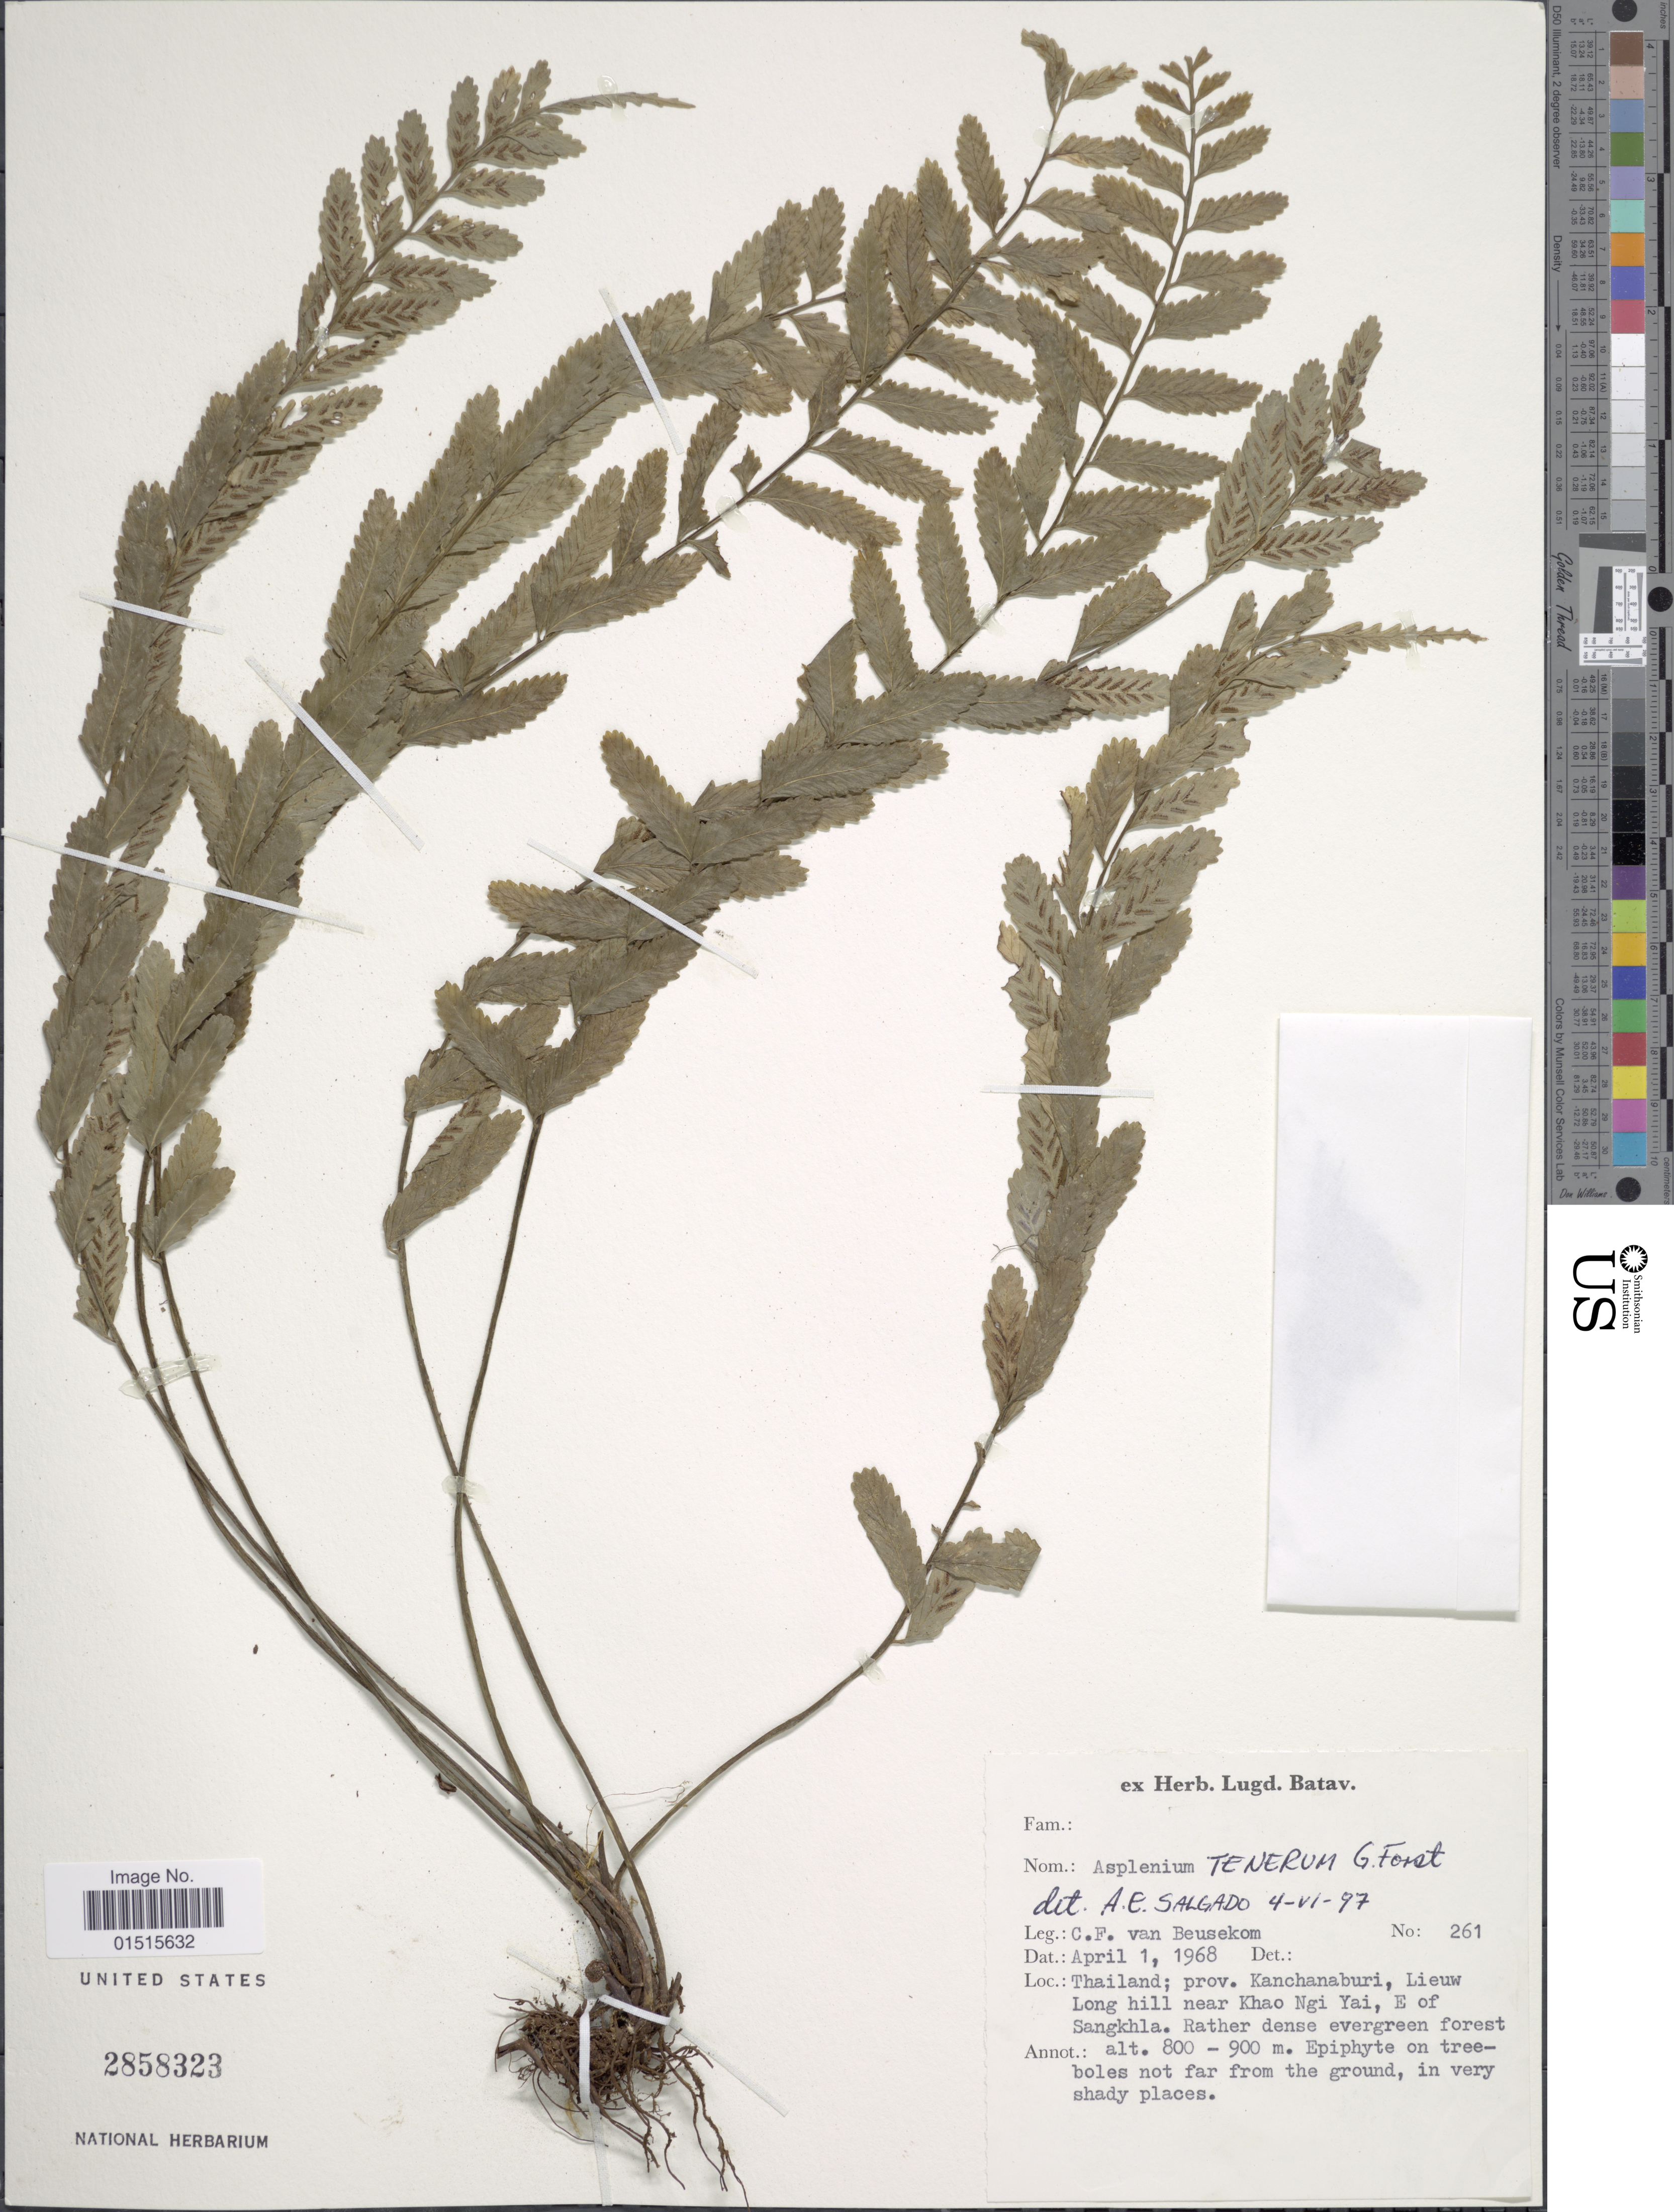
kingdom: Plantae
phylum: Tracheophyta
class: Polypodiopsida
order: Polypodiales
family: Aspleniaceae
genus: Asplenium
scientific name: Asplenium tenerum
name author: G. Forst.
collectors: C. F. Beusekom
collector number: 261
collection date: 1968-04-01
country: Thailand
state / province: Kanchanaburi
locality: Lieuw Long hill near Khao Ngi Yai, E of Sangkhla. Rather dense evergreen forest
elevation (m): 800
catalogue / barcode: US 2858323